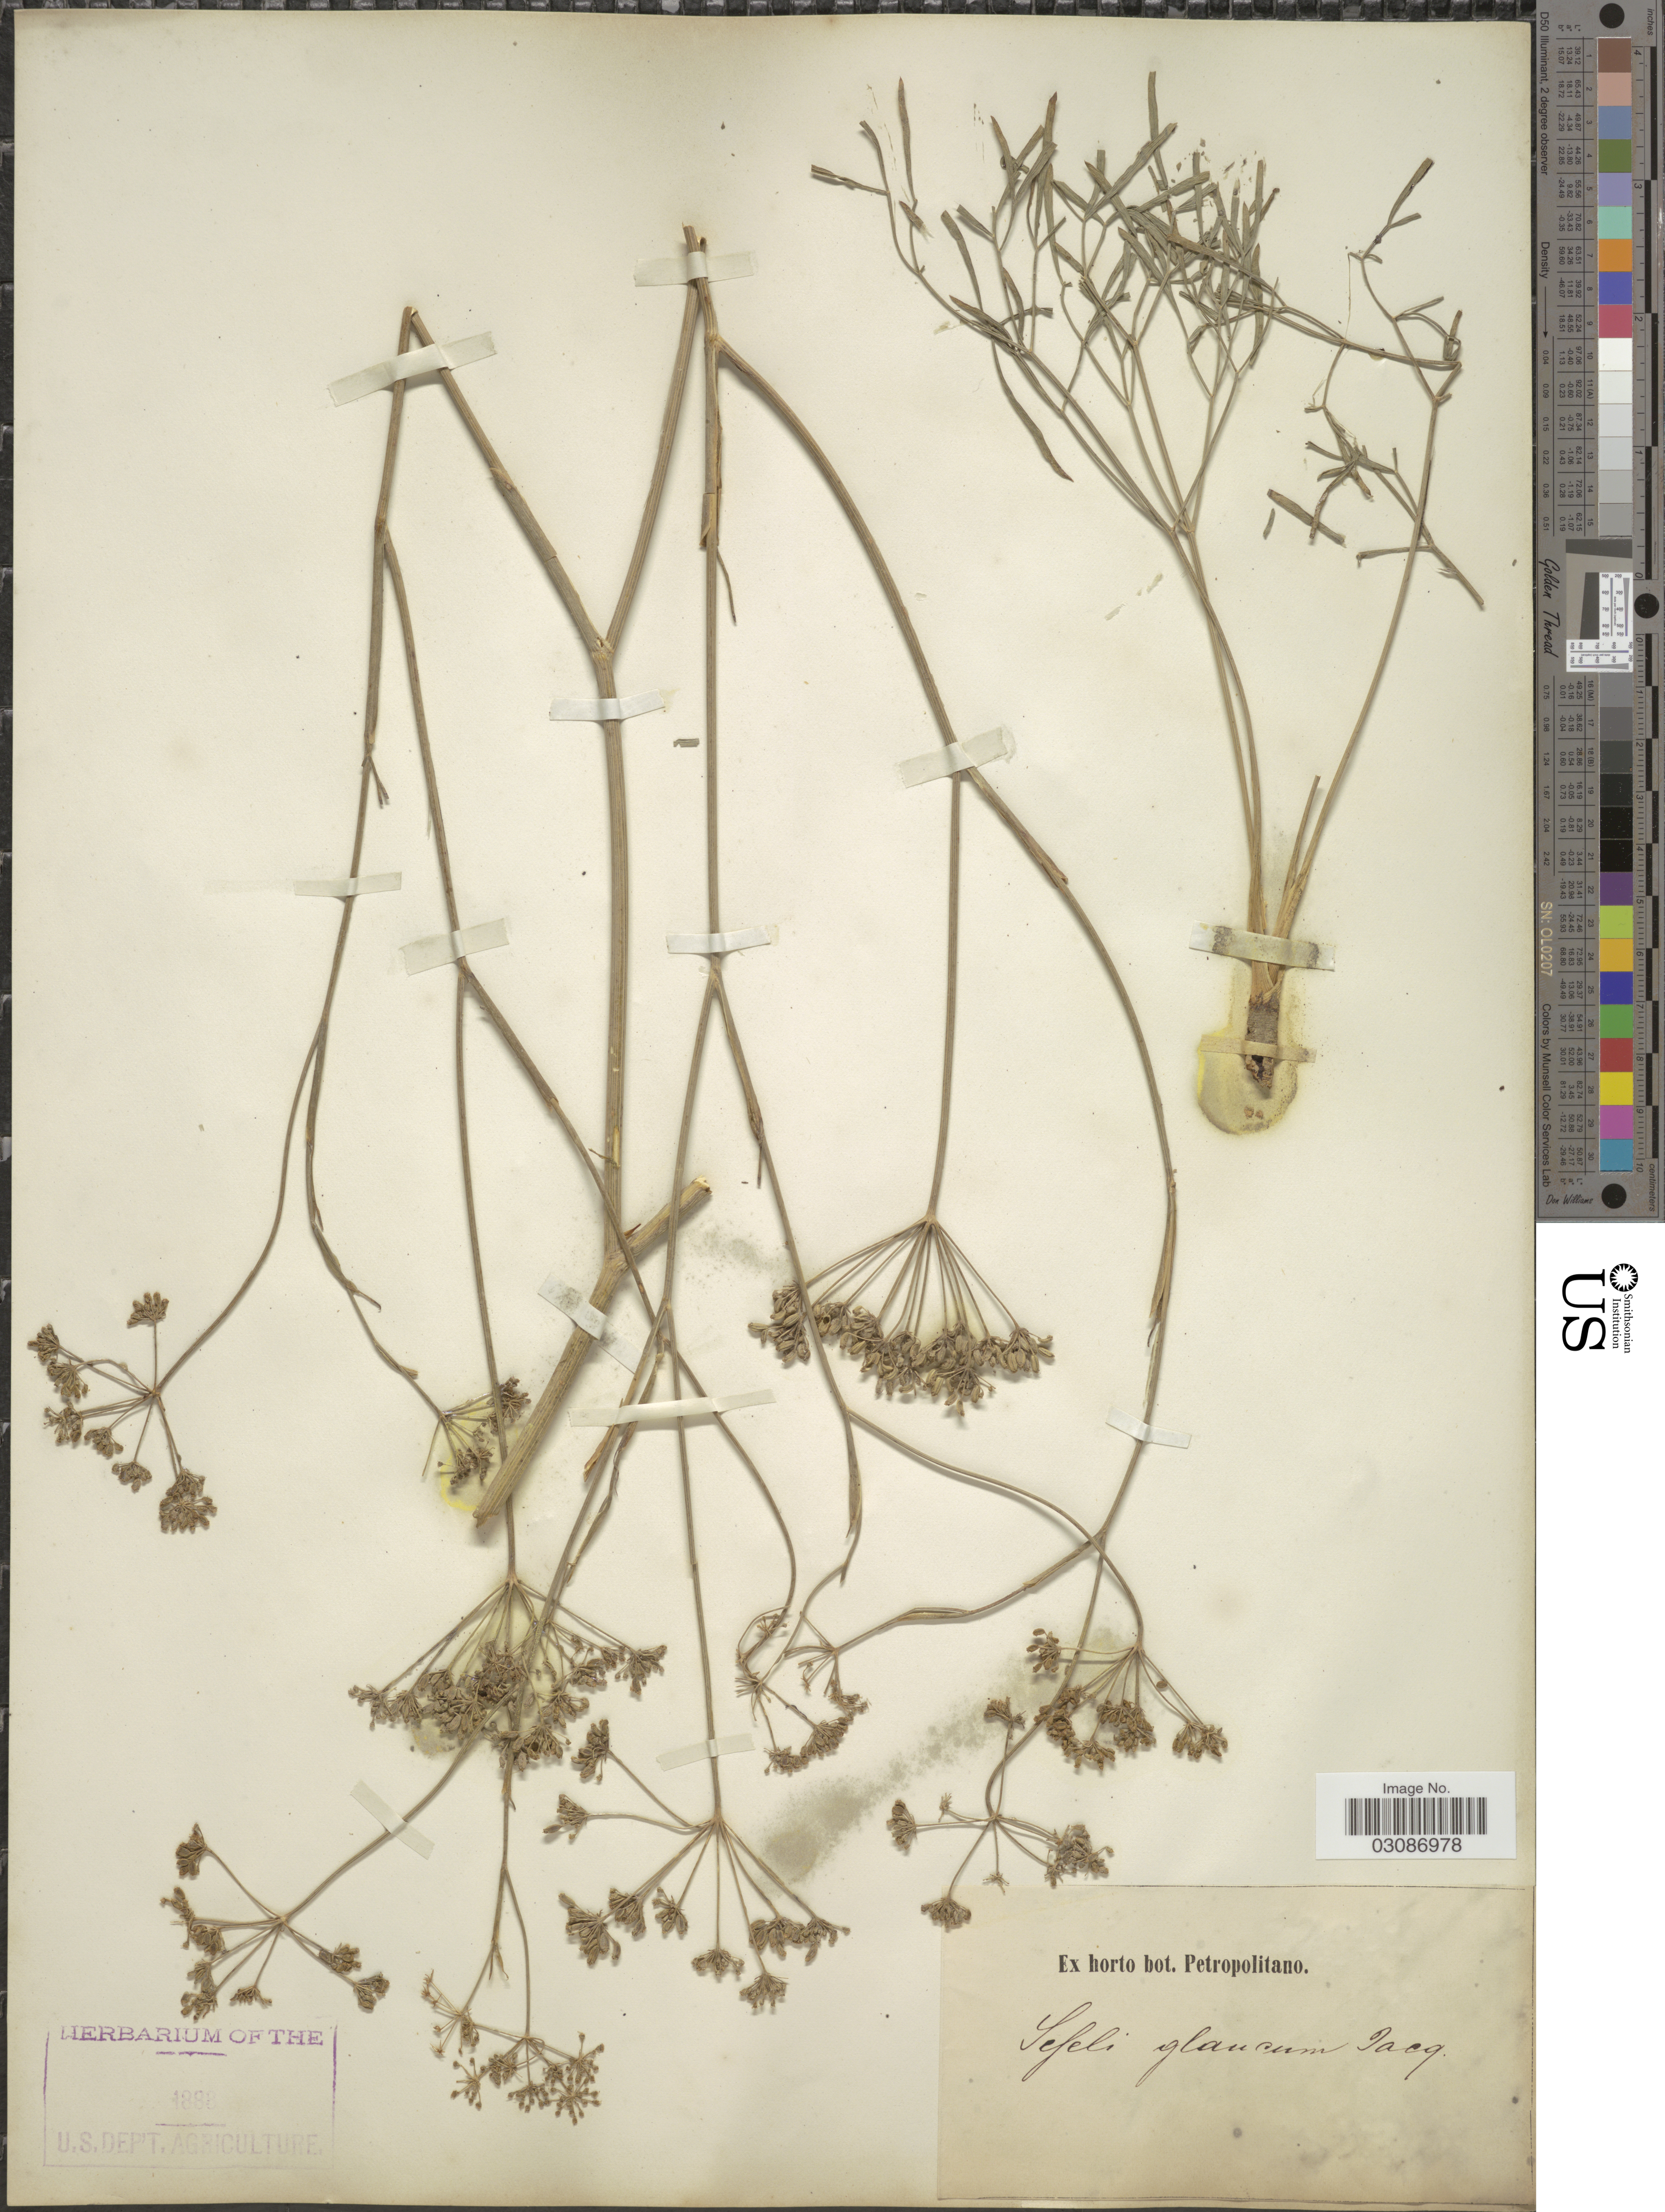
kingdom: Plantae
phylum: Tracheophyta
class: Magnoliopsida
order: Apiales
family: Apiaceae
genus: Seseli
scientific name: Seseli glaucum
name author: Jacq.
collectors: ex Horto Bot. Petropolitano